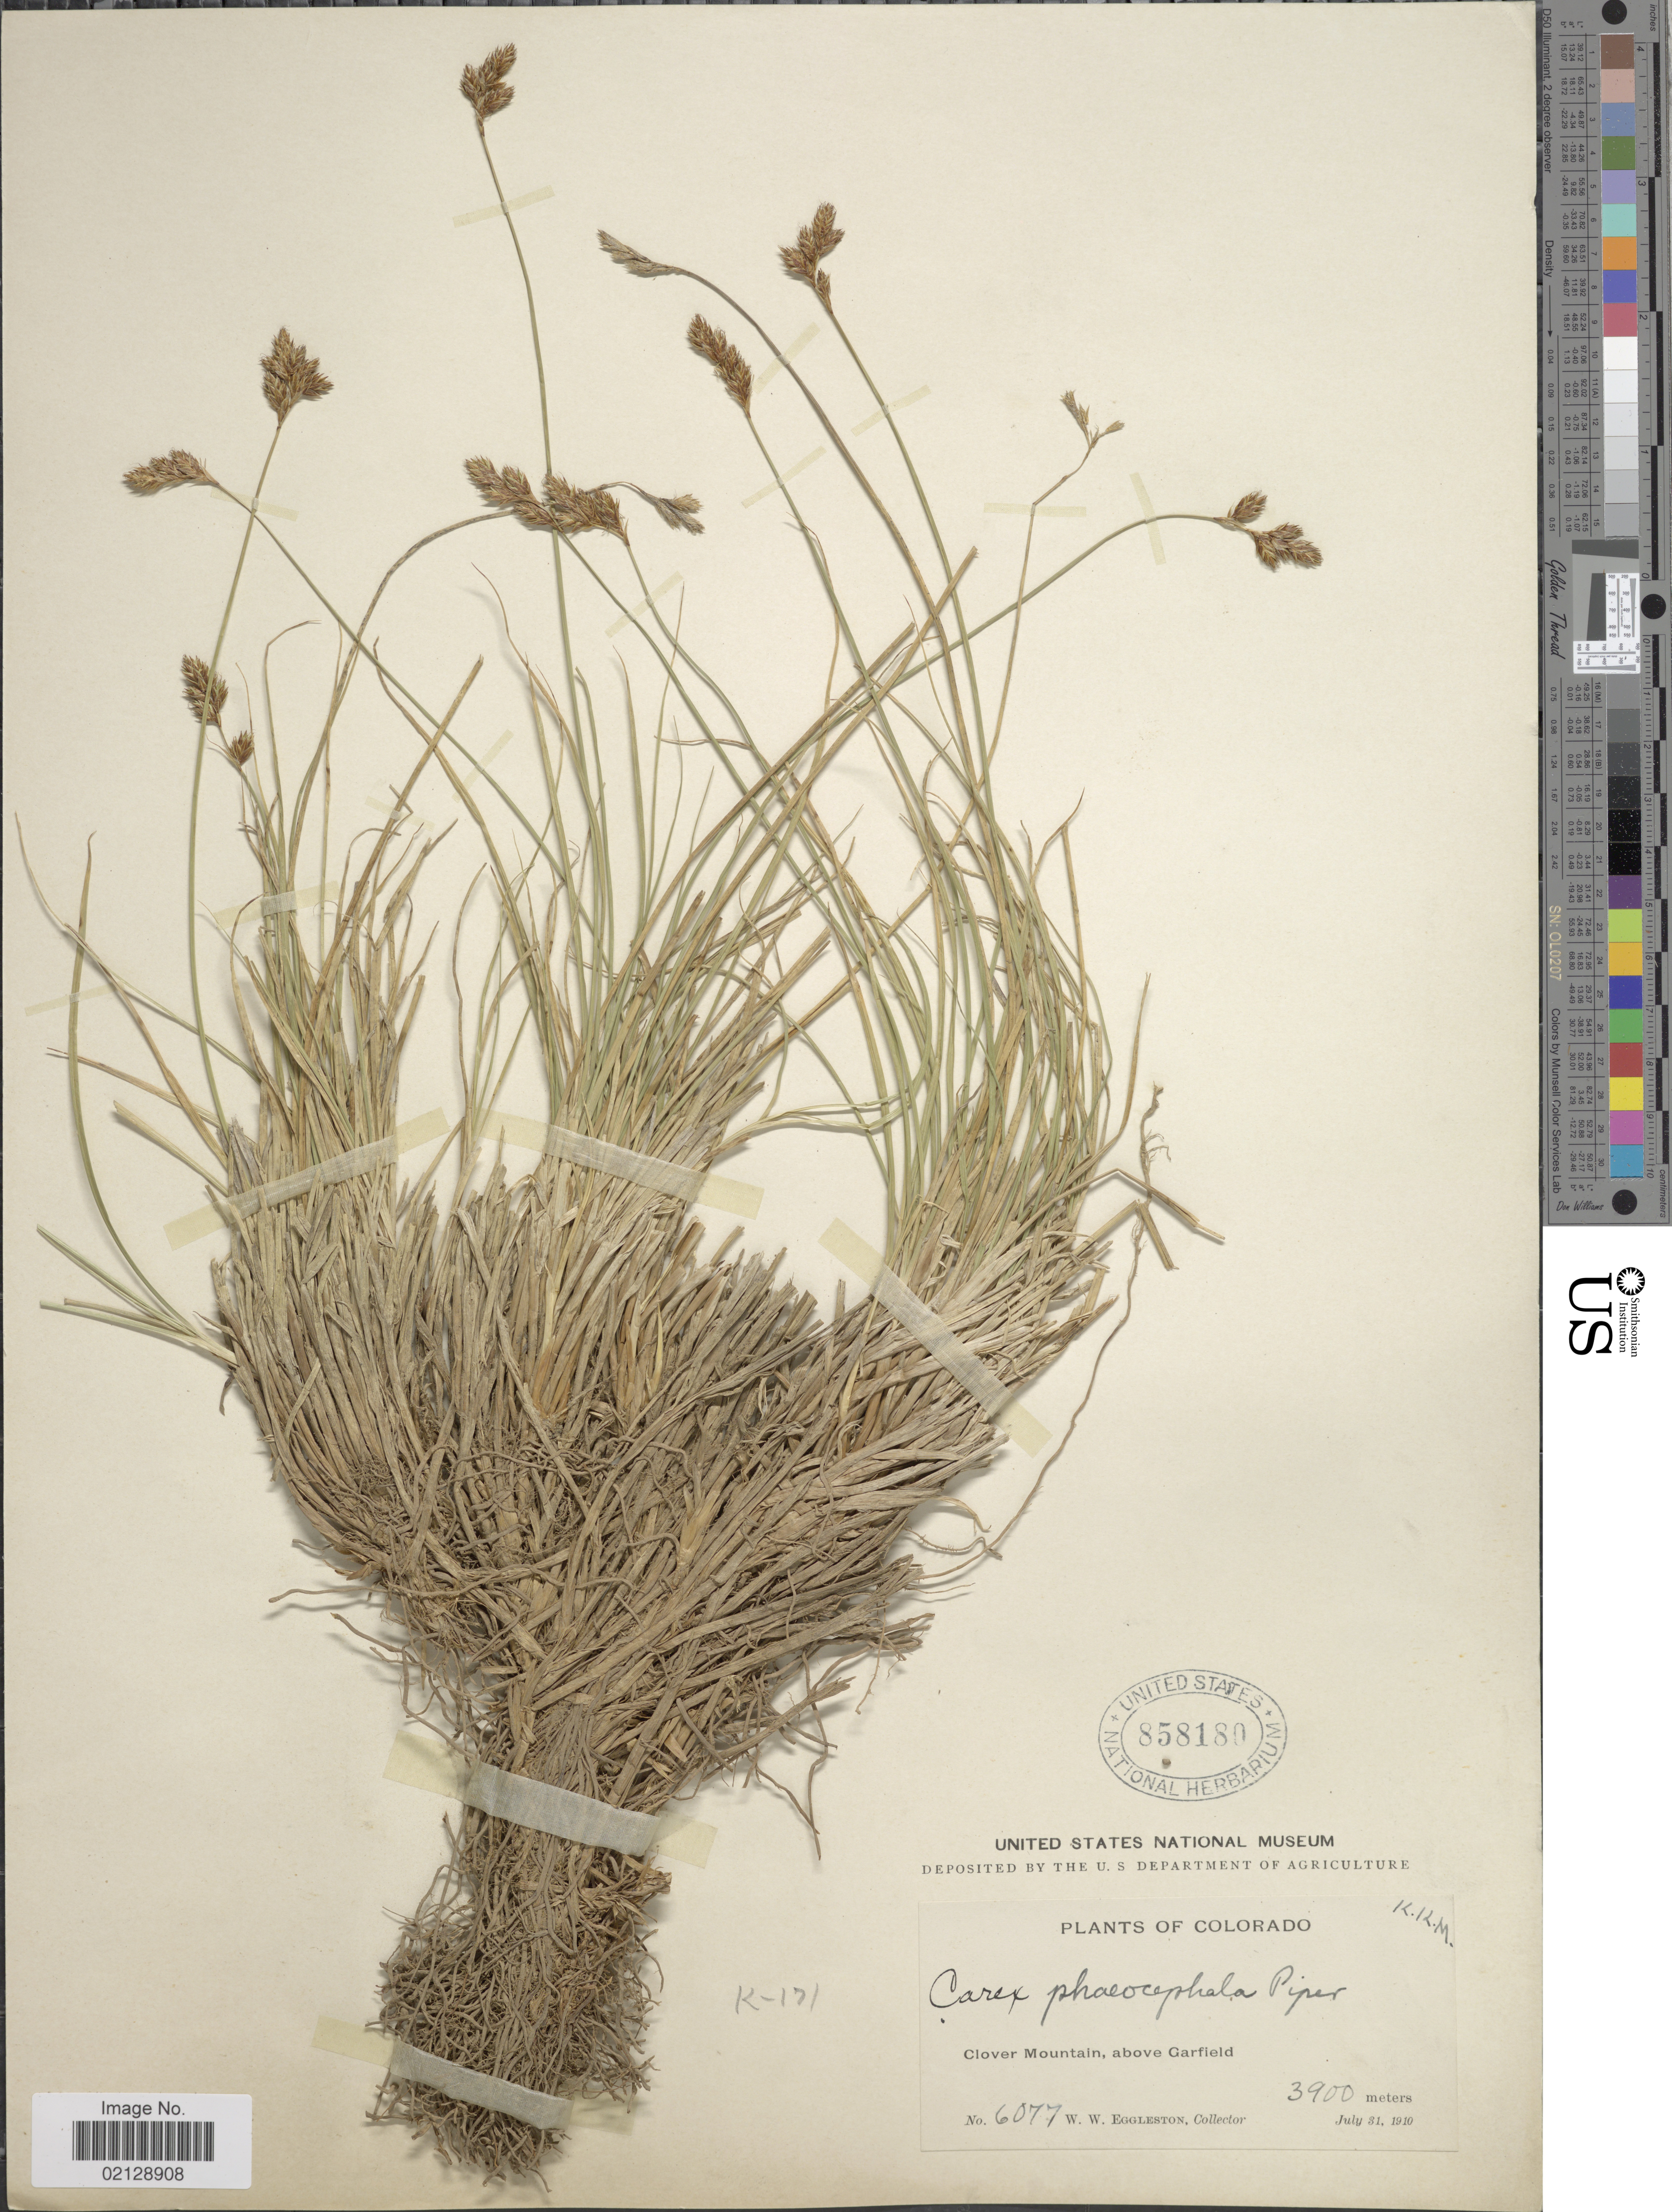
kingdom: Plantae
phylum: Tracheophyta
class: Liliopsida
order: Poales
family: Cyperaceae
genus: Carex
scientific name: Carex phaeocephala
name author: Piper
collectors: W. W. Eggleston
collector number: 6077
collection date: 1910-07-31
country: United States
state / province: Colorado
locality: Clover Mountain, above Garfield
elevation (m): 3900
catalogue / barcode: US 858180